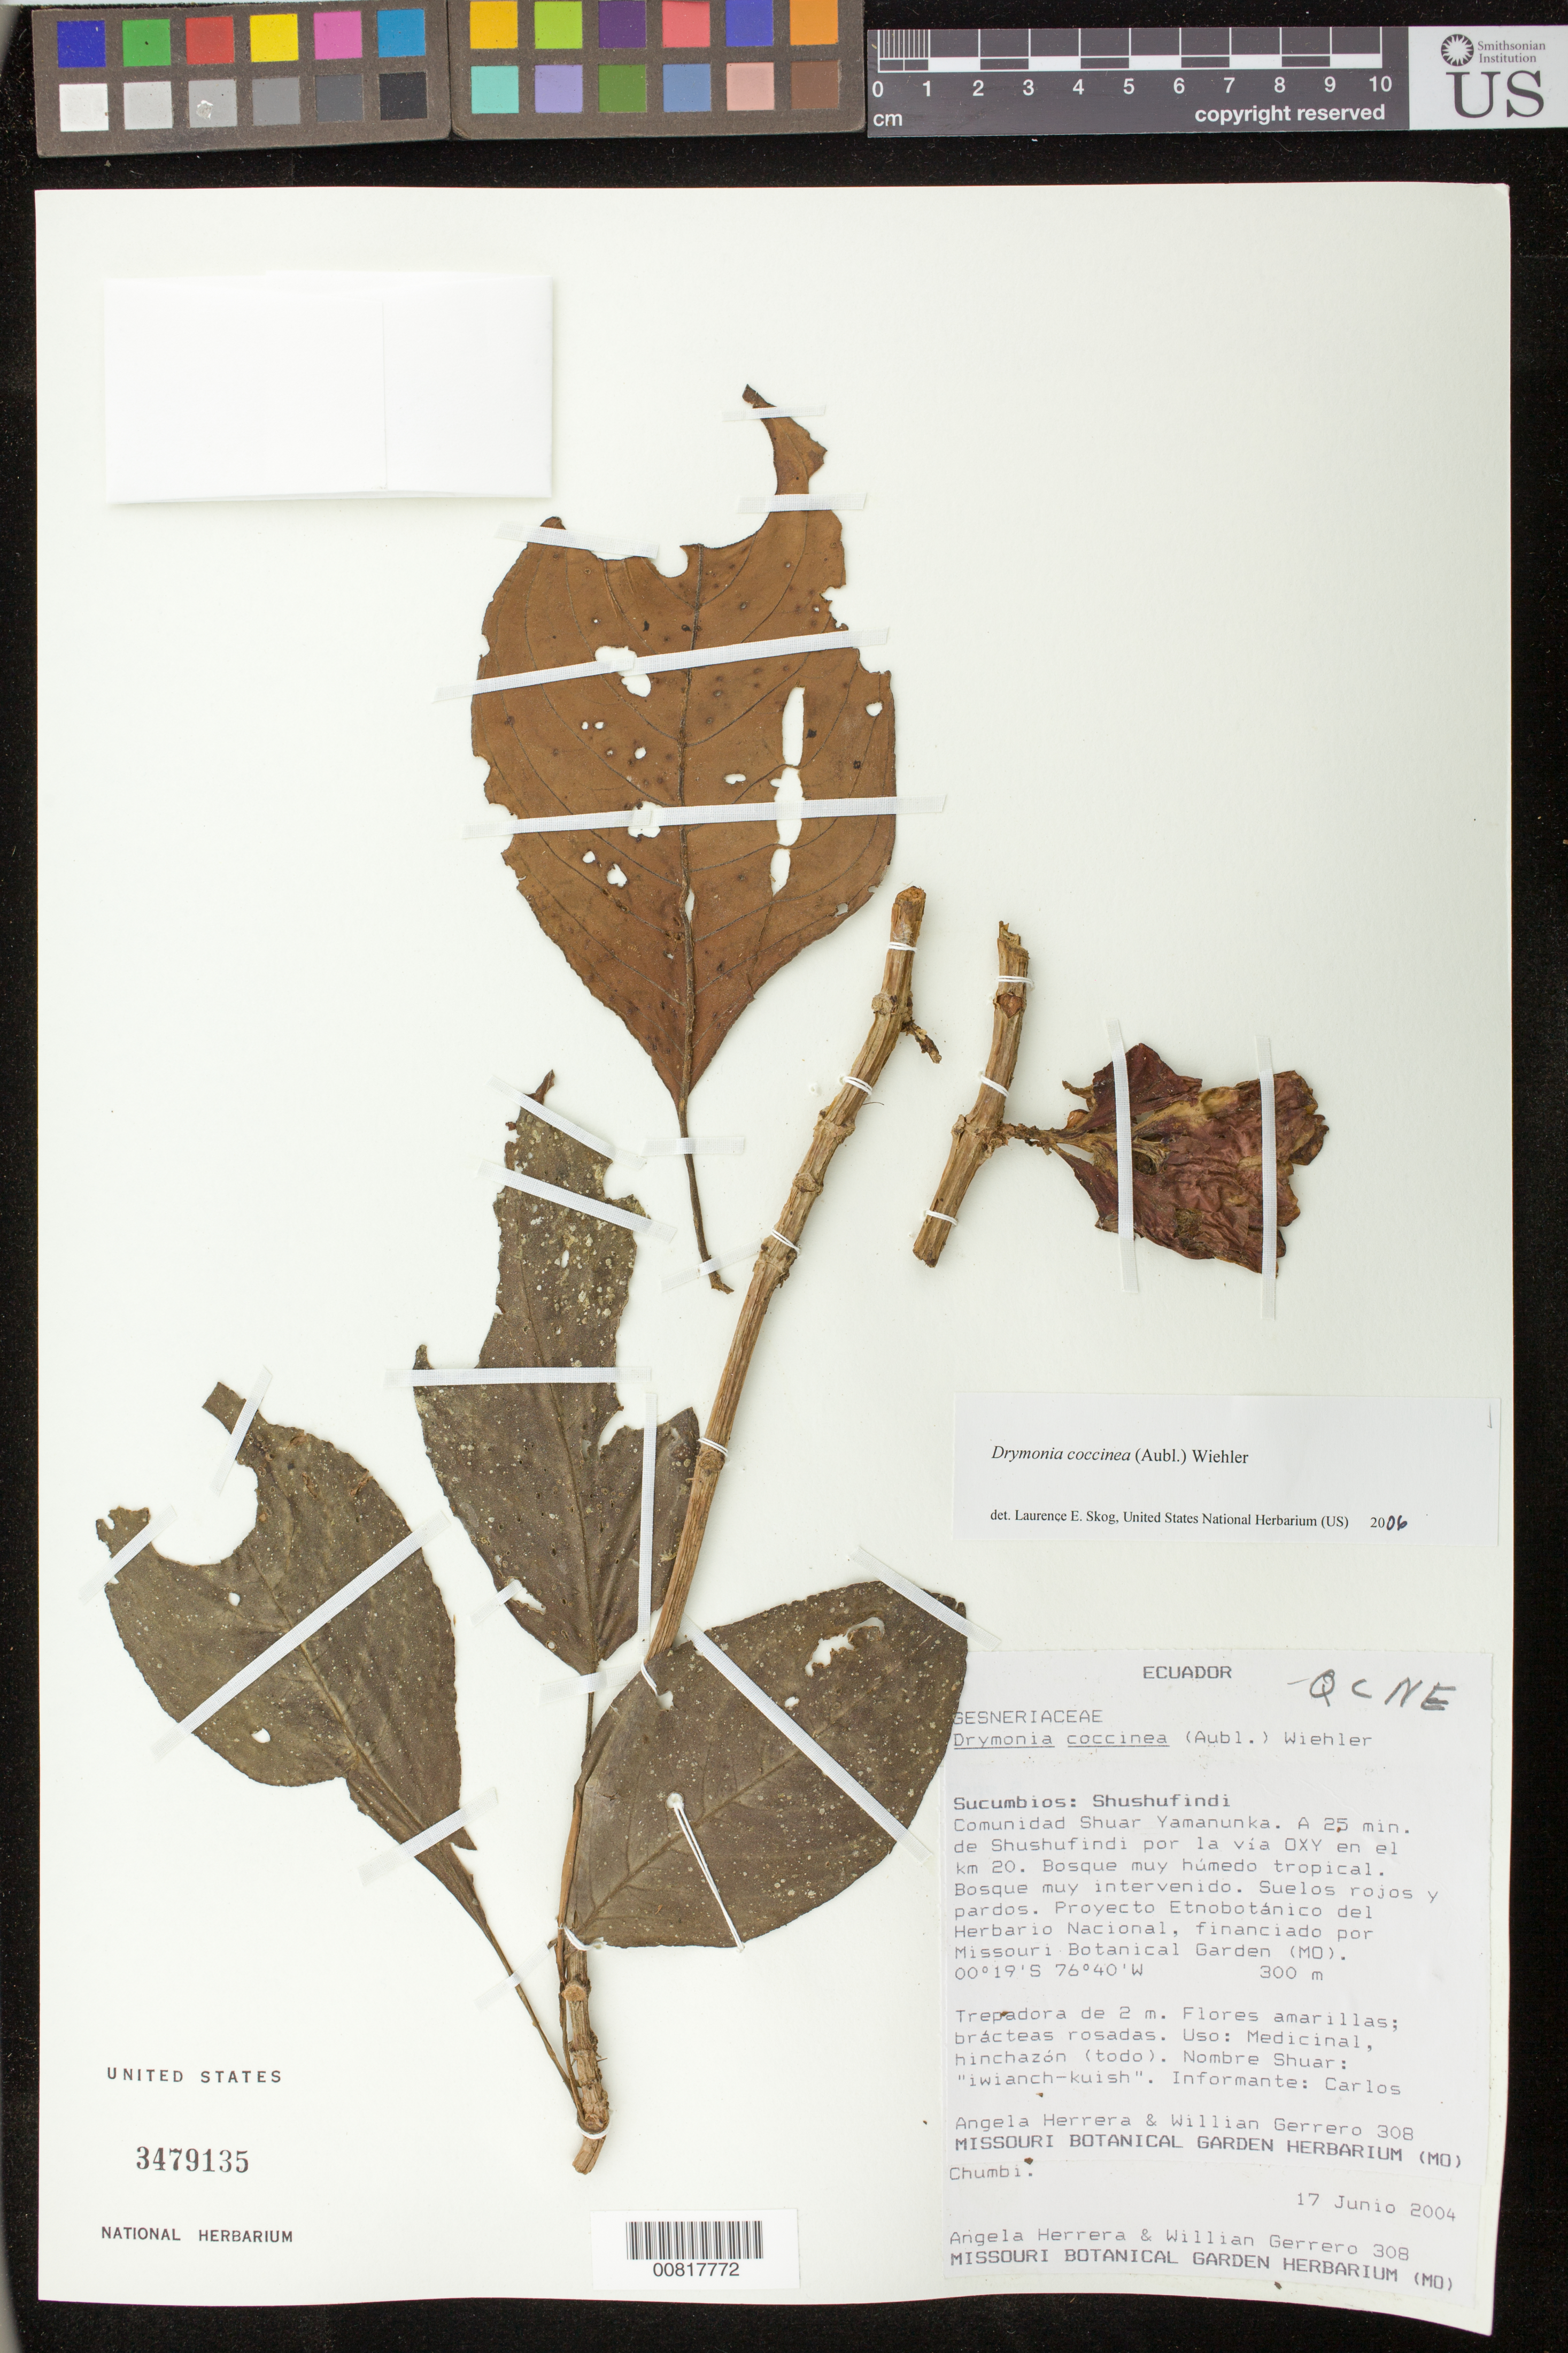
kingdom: Plantae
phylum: Tracheophyta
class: Magnoliopsida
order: Lamiales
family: Gesneriaceae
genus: Drymonia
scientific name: Drymonia coccinea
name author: (Aubl.) Wiehler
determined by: Skog, Laurence E.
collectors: A. Herrera & W. Guerrero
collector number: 308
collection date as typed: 17 Jun 2004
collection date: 2004-06-17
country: Ecuador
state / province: Sucumbíos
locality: Sucumbios: Shushufindi. Comunidad Shuar Yamanunka. A 25 min. de Shushufindi por la via OXY en el km 20.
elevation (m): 300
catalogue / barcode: US 3479135